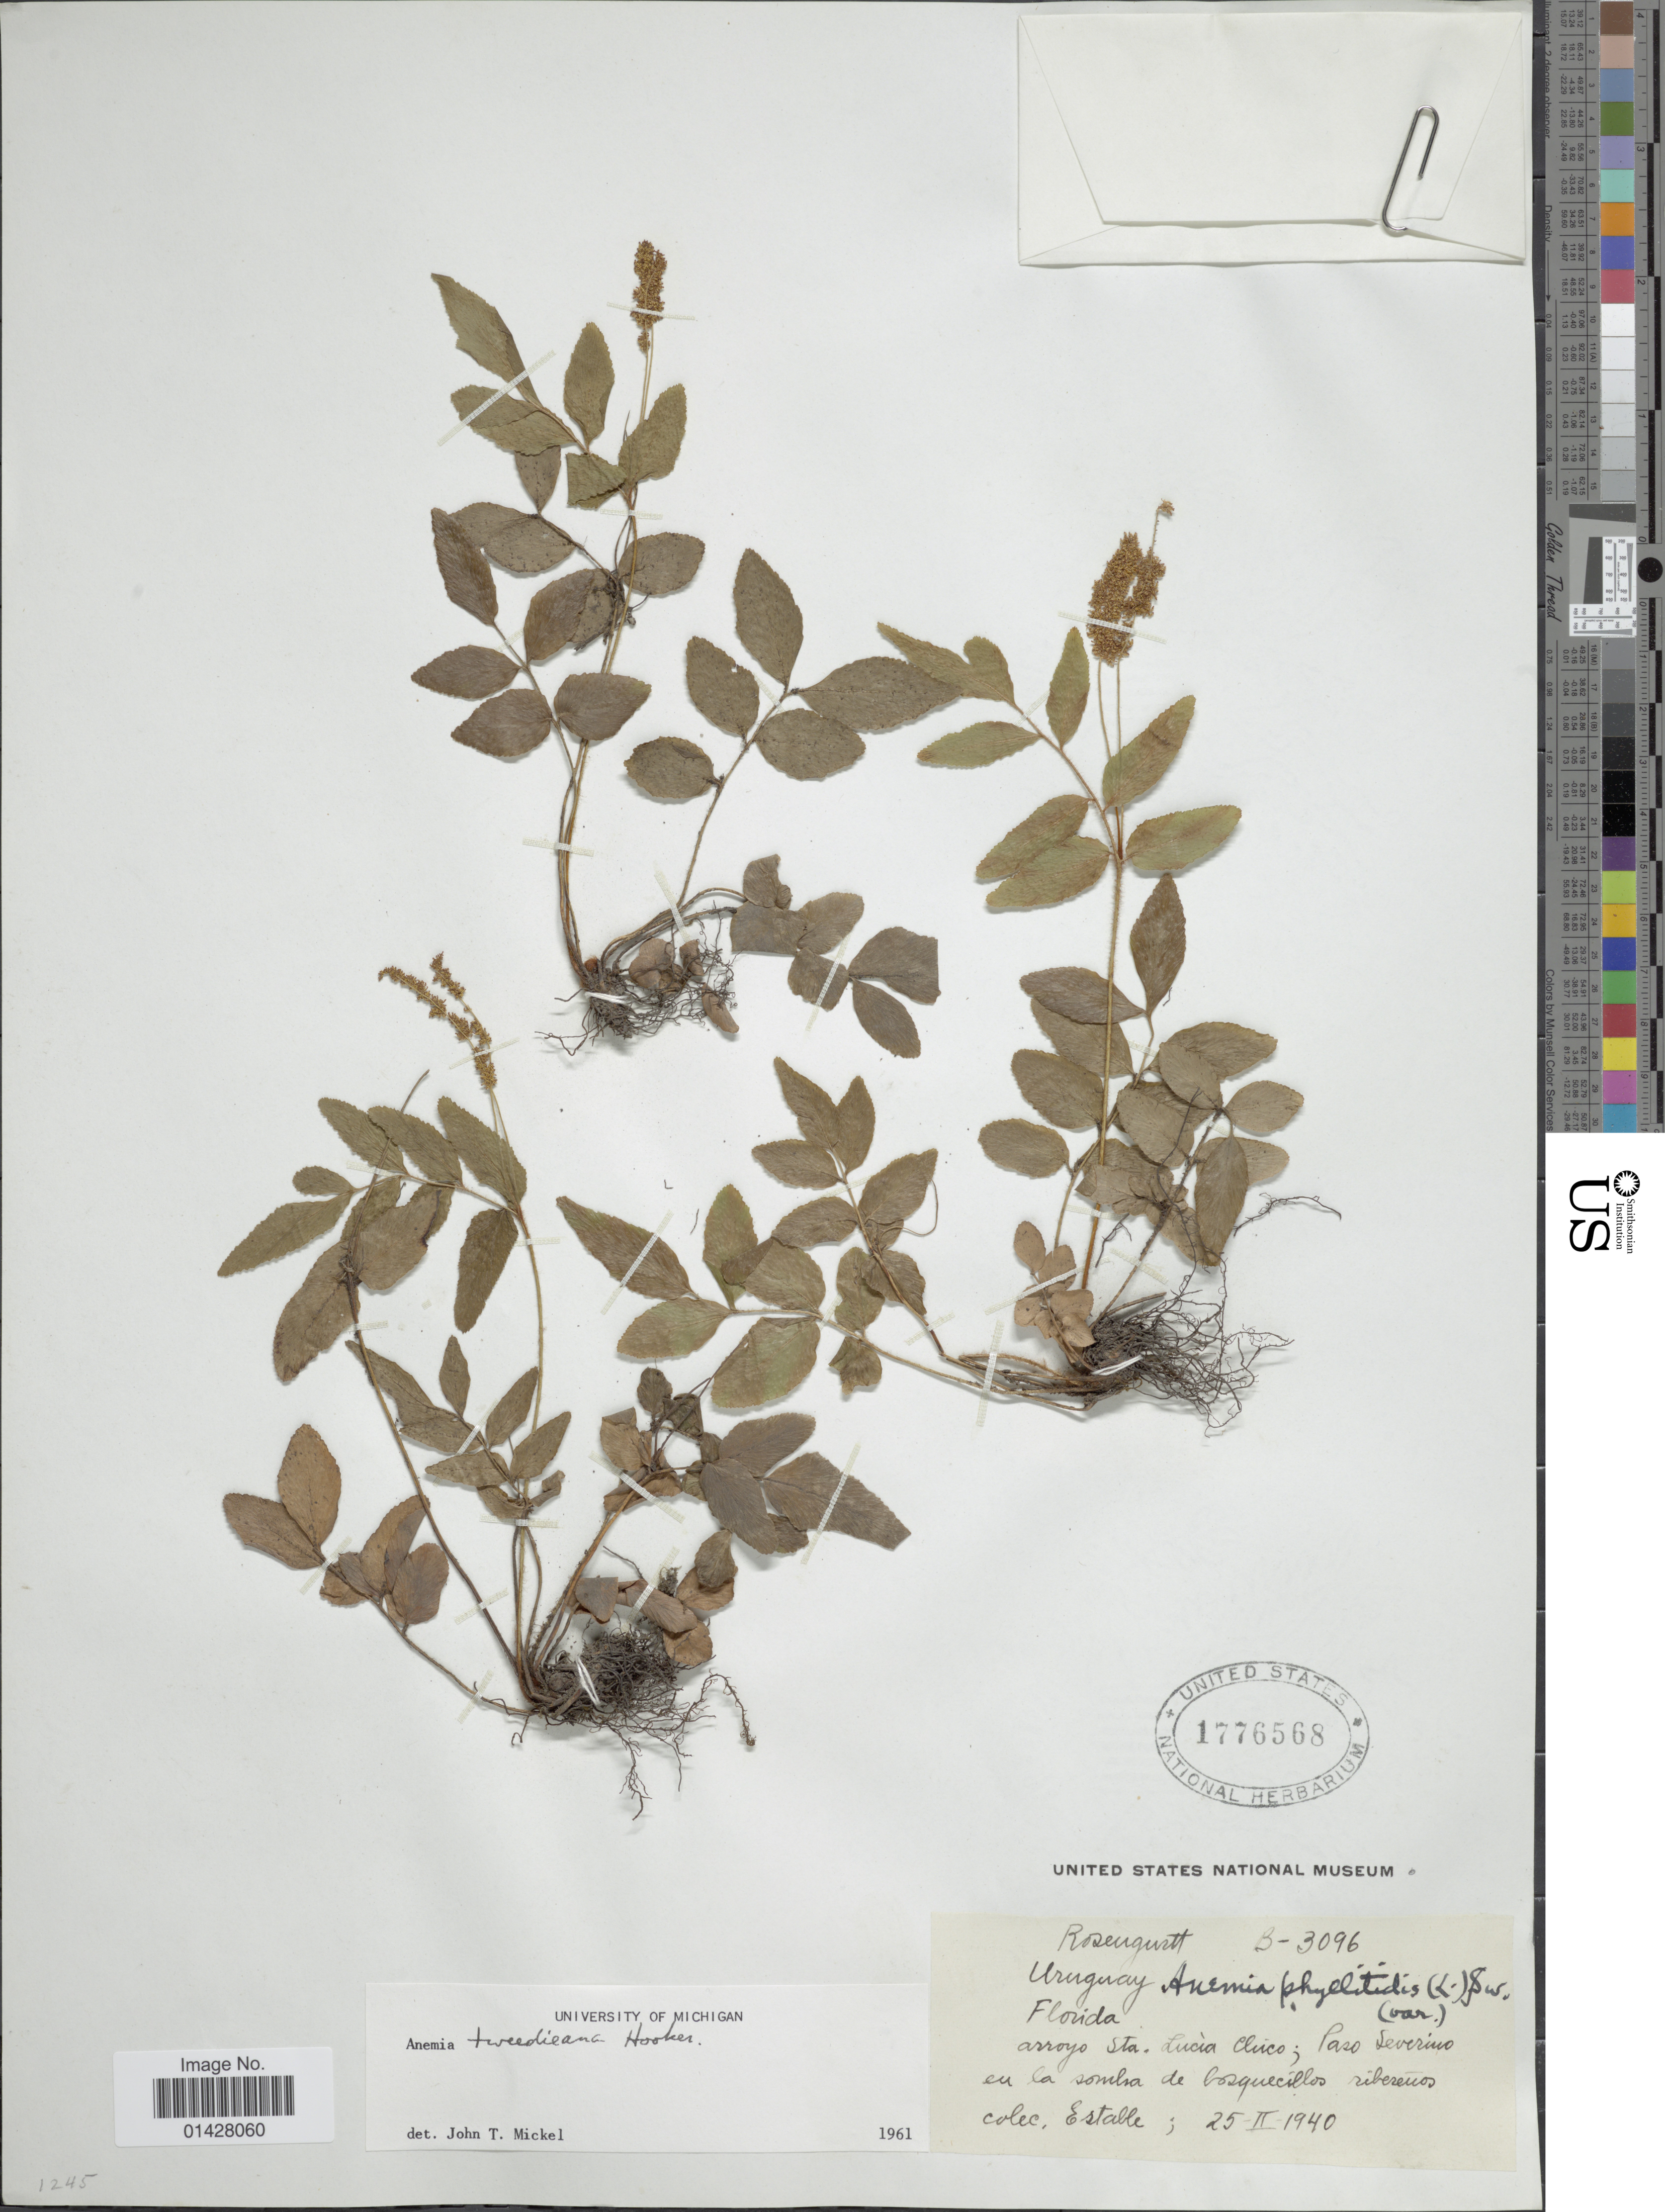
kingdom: Plantae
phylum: Tracheophyta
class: Polypodiopsida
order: Schizaeales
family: Anemiaceae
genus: Anemia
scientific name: Anemia phyllitidis var. tweedieana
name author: Hook.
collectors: -. Estable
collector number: B-3096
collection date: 1940-02-25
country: Uruguay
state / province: Florida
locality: Arroyo Sta. Lucia Chico, Paso Severino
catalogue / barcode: US 1776568